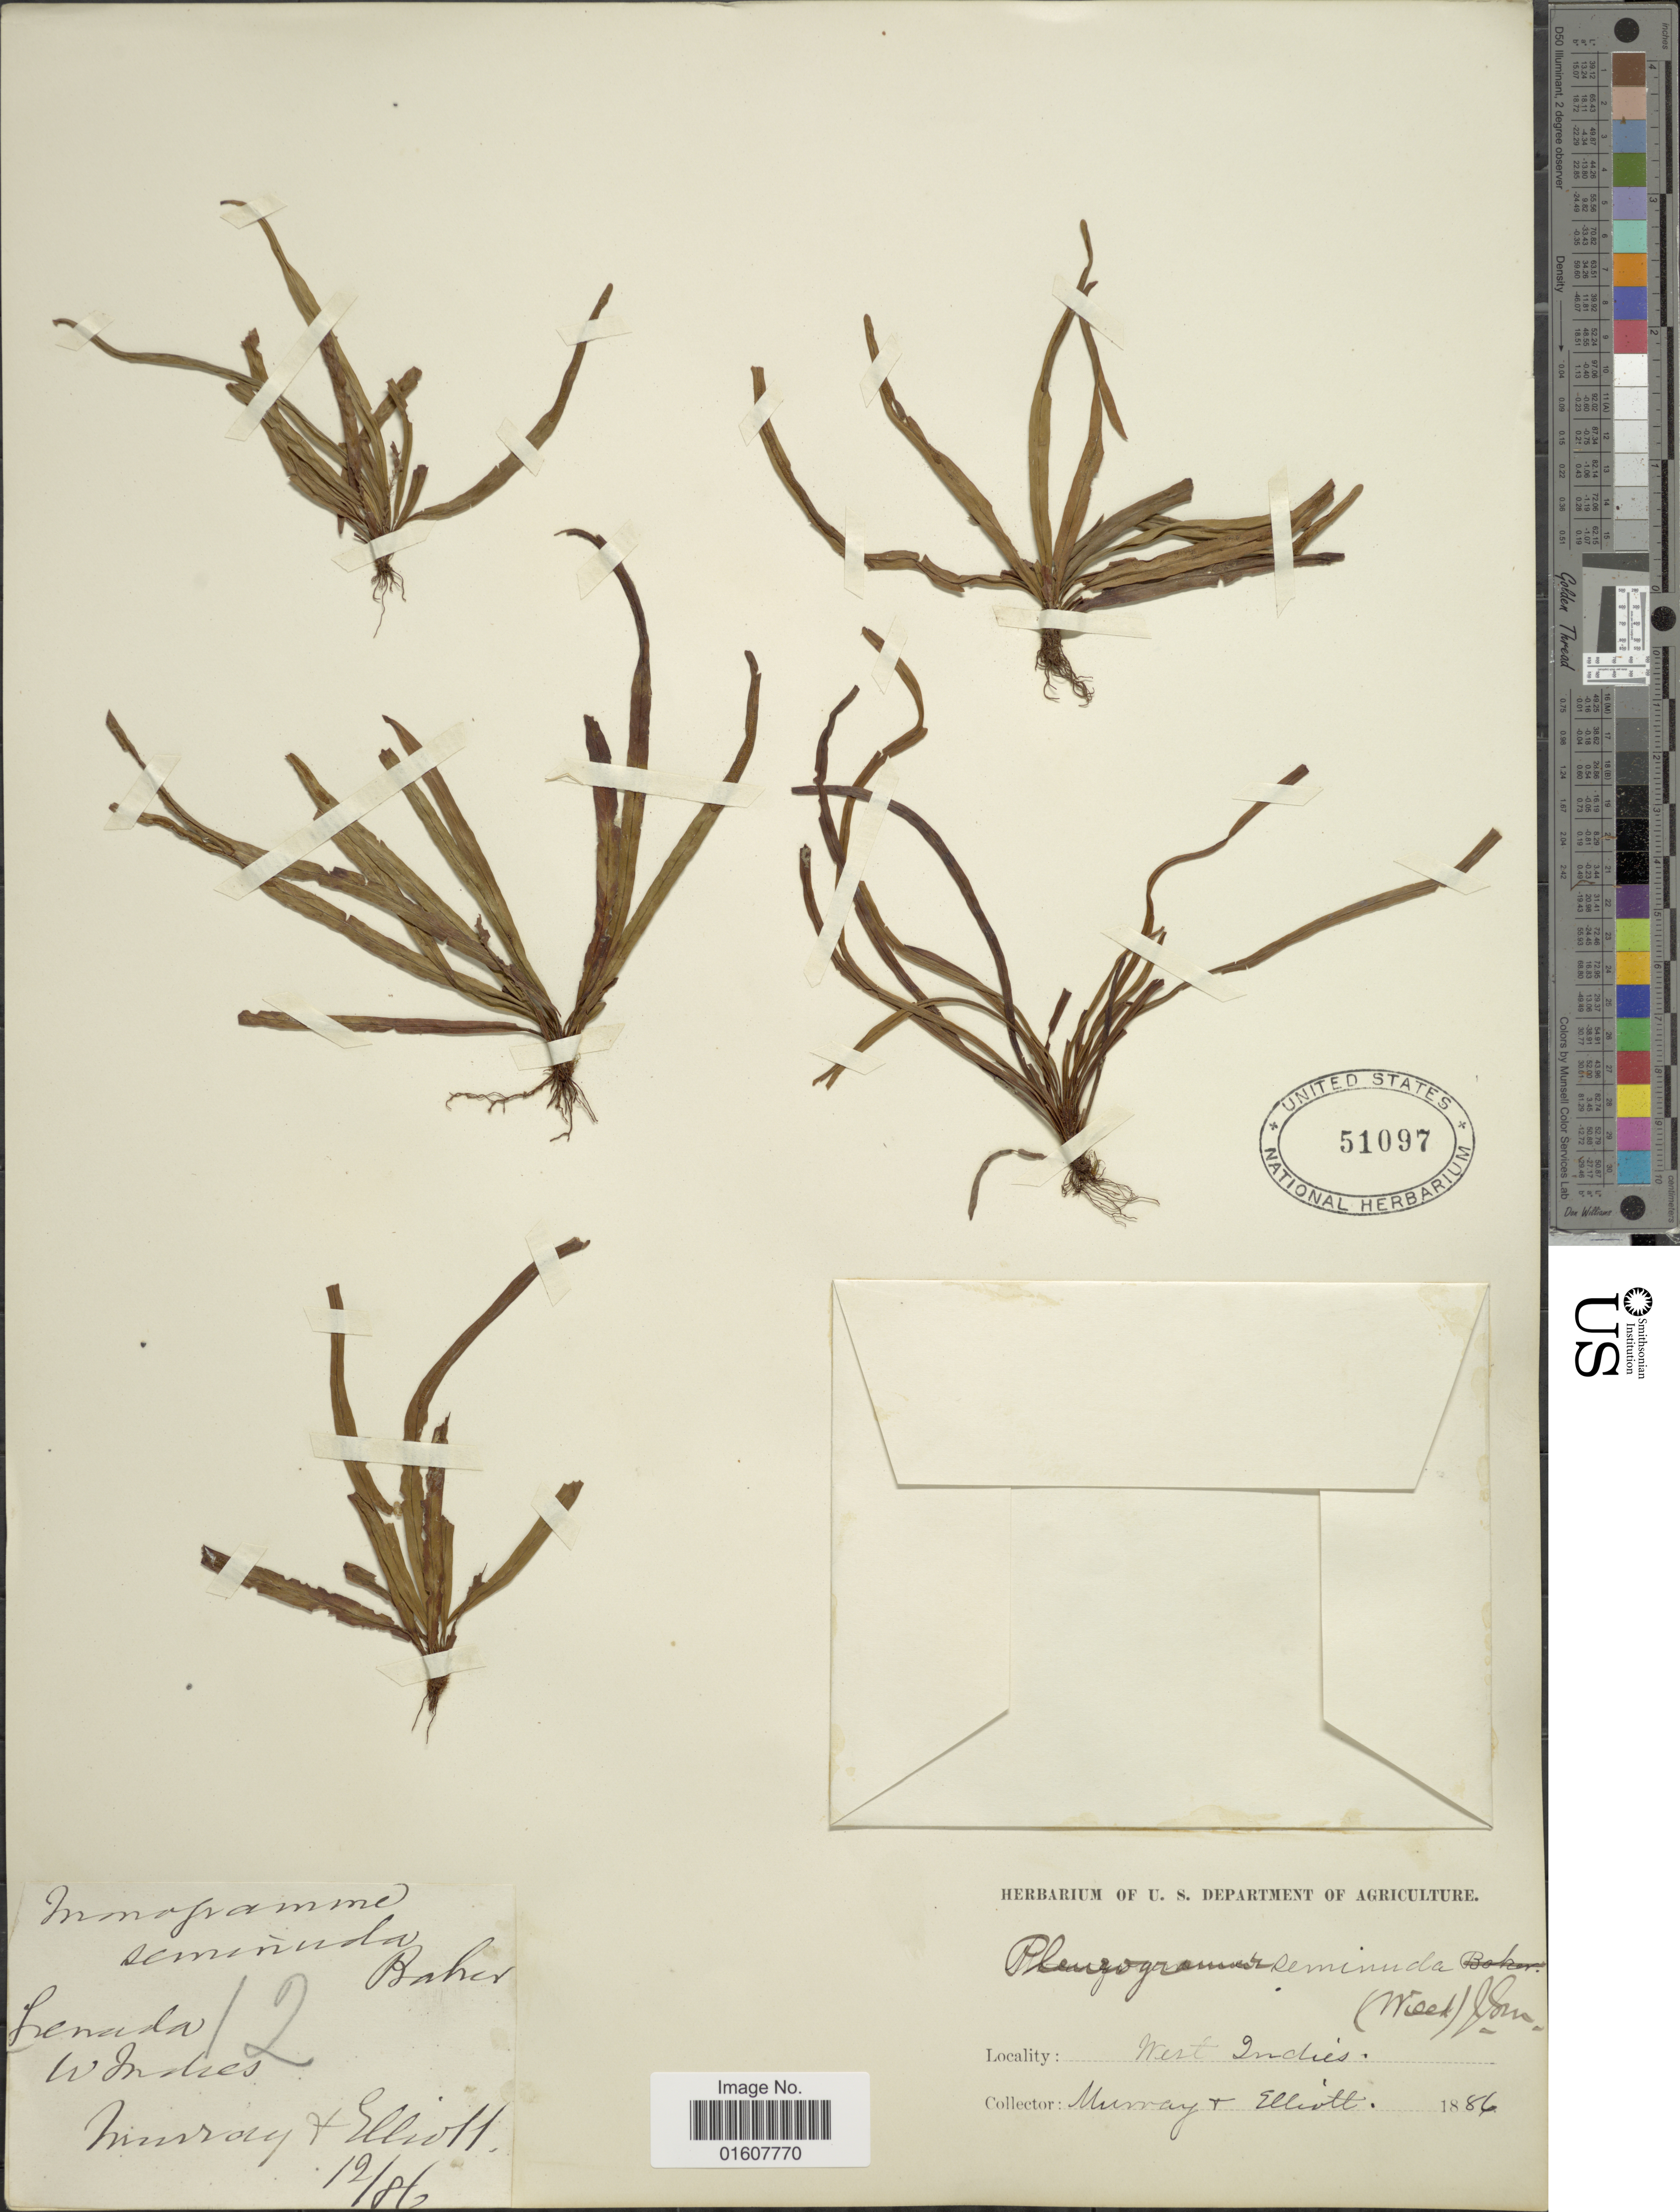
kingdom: Plantae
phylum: Tracheophyta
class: Polypodiopsida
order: Polypodiales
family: Polypodiaceae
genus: Cochlidium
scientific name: Cochlidium seminudum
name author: (Willd.) Maxon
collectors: Murray, -- & Elliot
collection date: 1886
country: Grenada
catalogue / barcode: US 51097